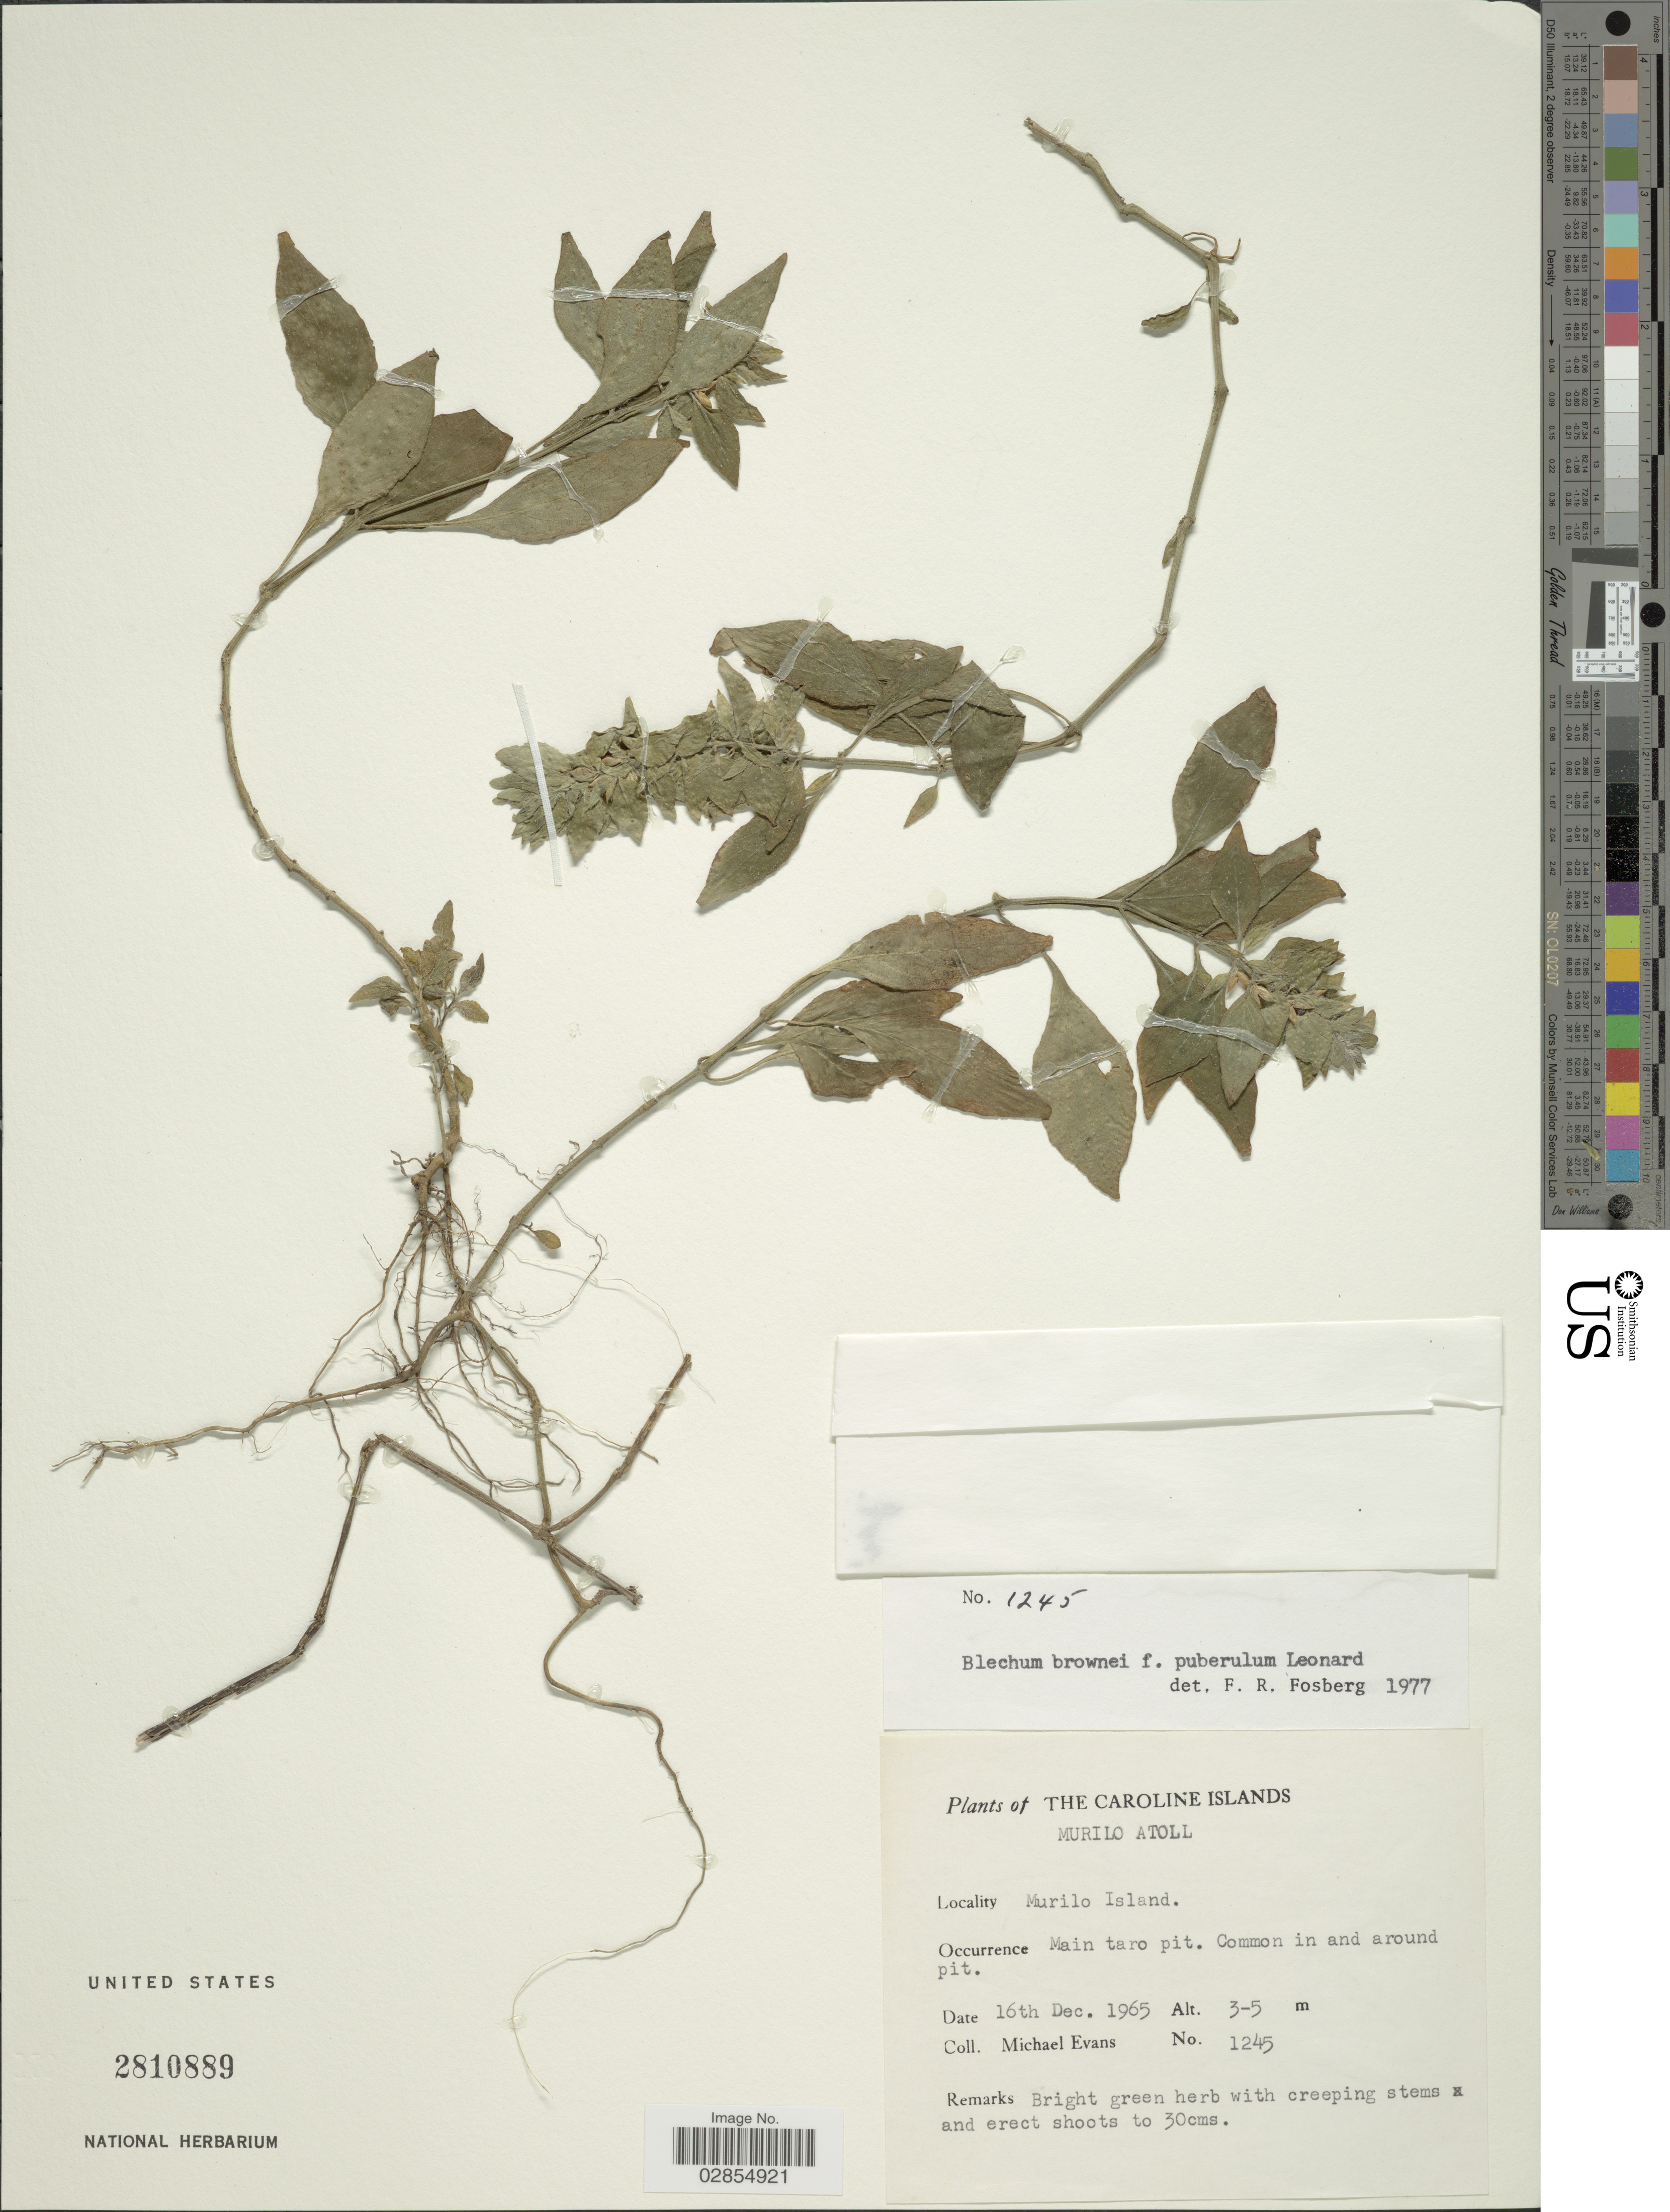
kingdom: Plantae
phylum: Tracheophyta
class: Magnoliopsida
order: Lamiales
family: Acanthaceae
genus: Blechum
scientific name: Blechum pyramidatum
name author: (Lam.) Urb.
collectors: M. Evans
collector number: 1245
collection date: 1965-12-16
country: Micronesia, Federated States of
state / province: Truk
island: Murilo Atoll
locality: Caroline Islands. Murilo Atoll. Murilo Island.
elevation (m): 3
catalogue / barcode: US 2810889